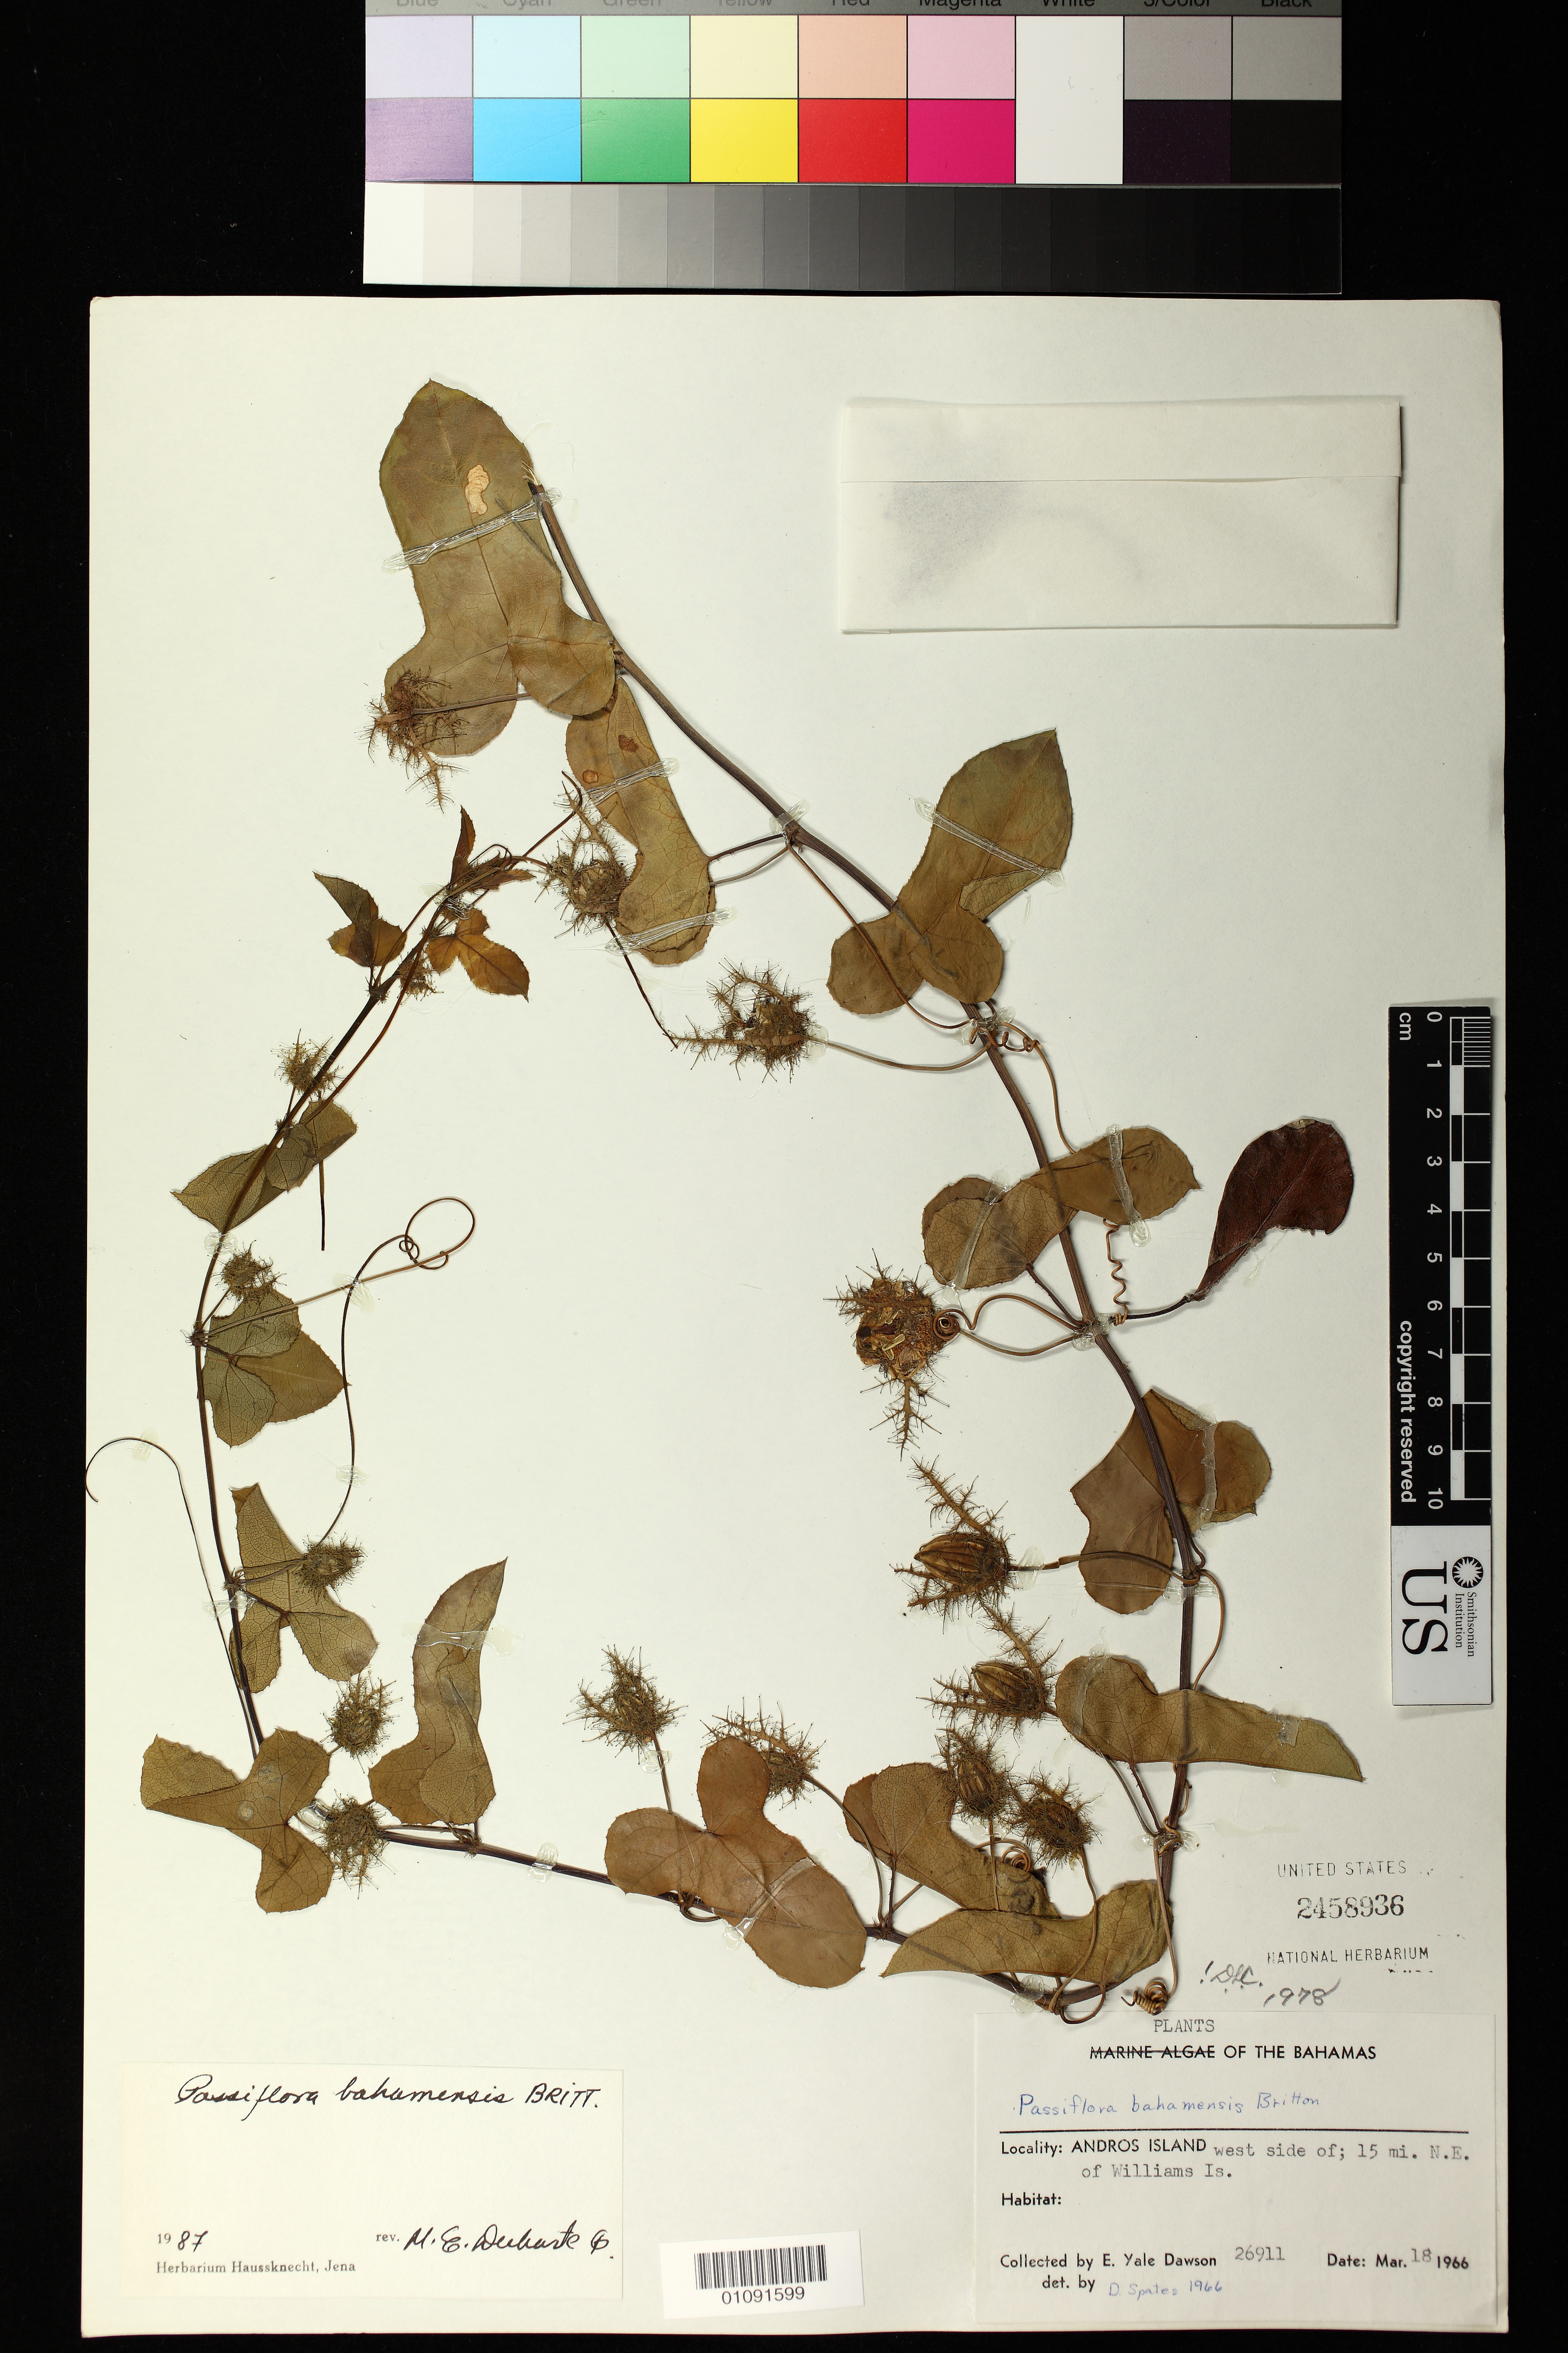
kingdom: Plantae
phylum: Tracheophyta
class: Magnoliopsida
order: Malpighiales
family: Passifloraceae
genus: Passiflora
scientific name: Passiflora bahamensis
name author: Britton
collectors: E. Y. Dawson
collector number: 26911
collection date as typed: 18 Mar 1966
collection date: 1966-03-18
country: Bahamas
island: Andros I.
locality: W side of Andros Island, 15miles N.E. of Williams Is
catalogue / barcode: US 2458936